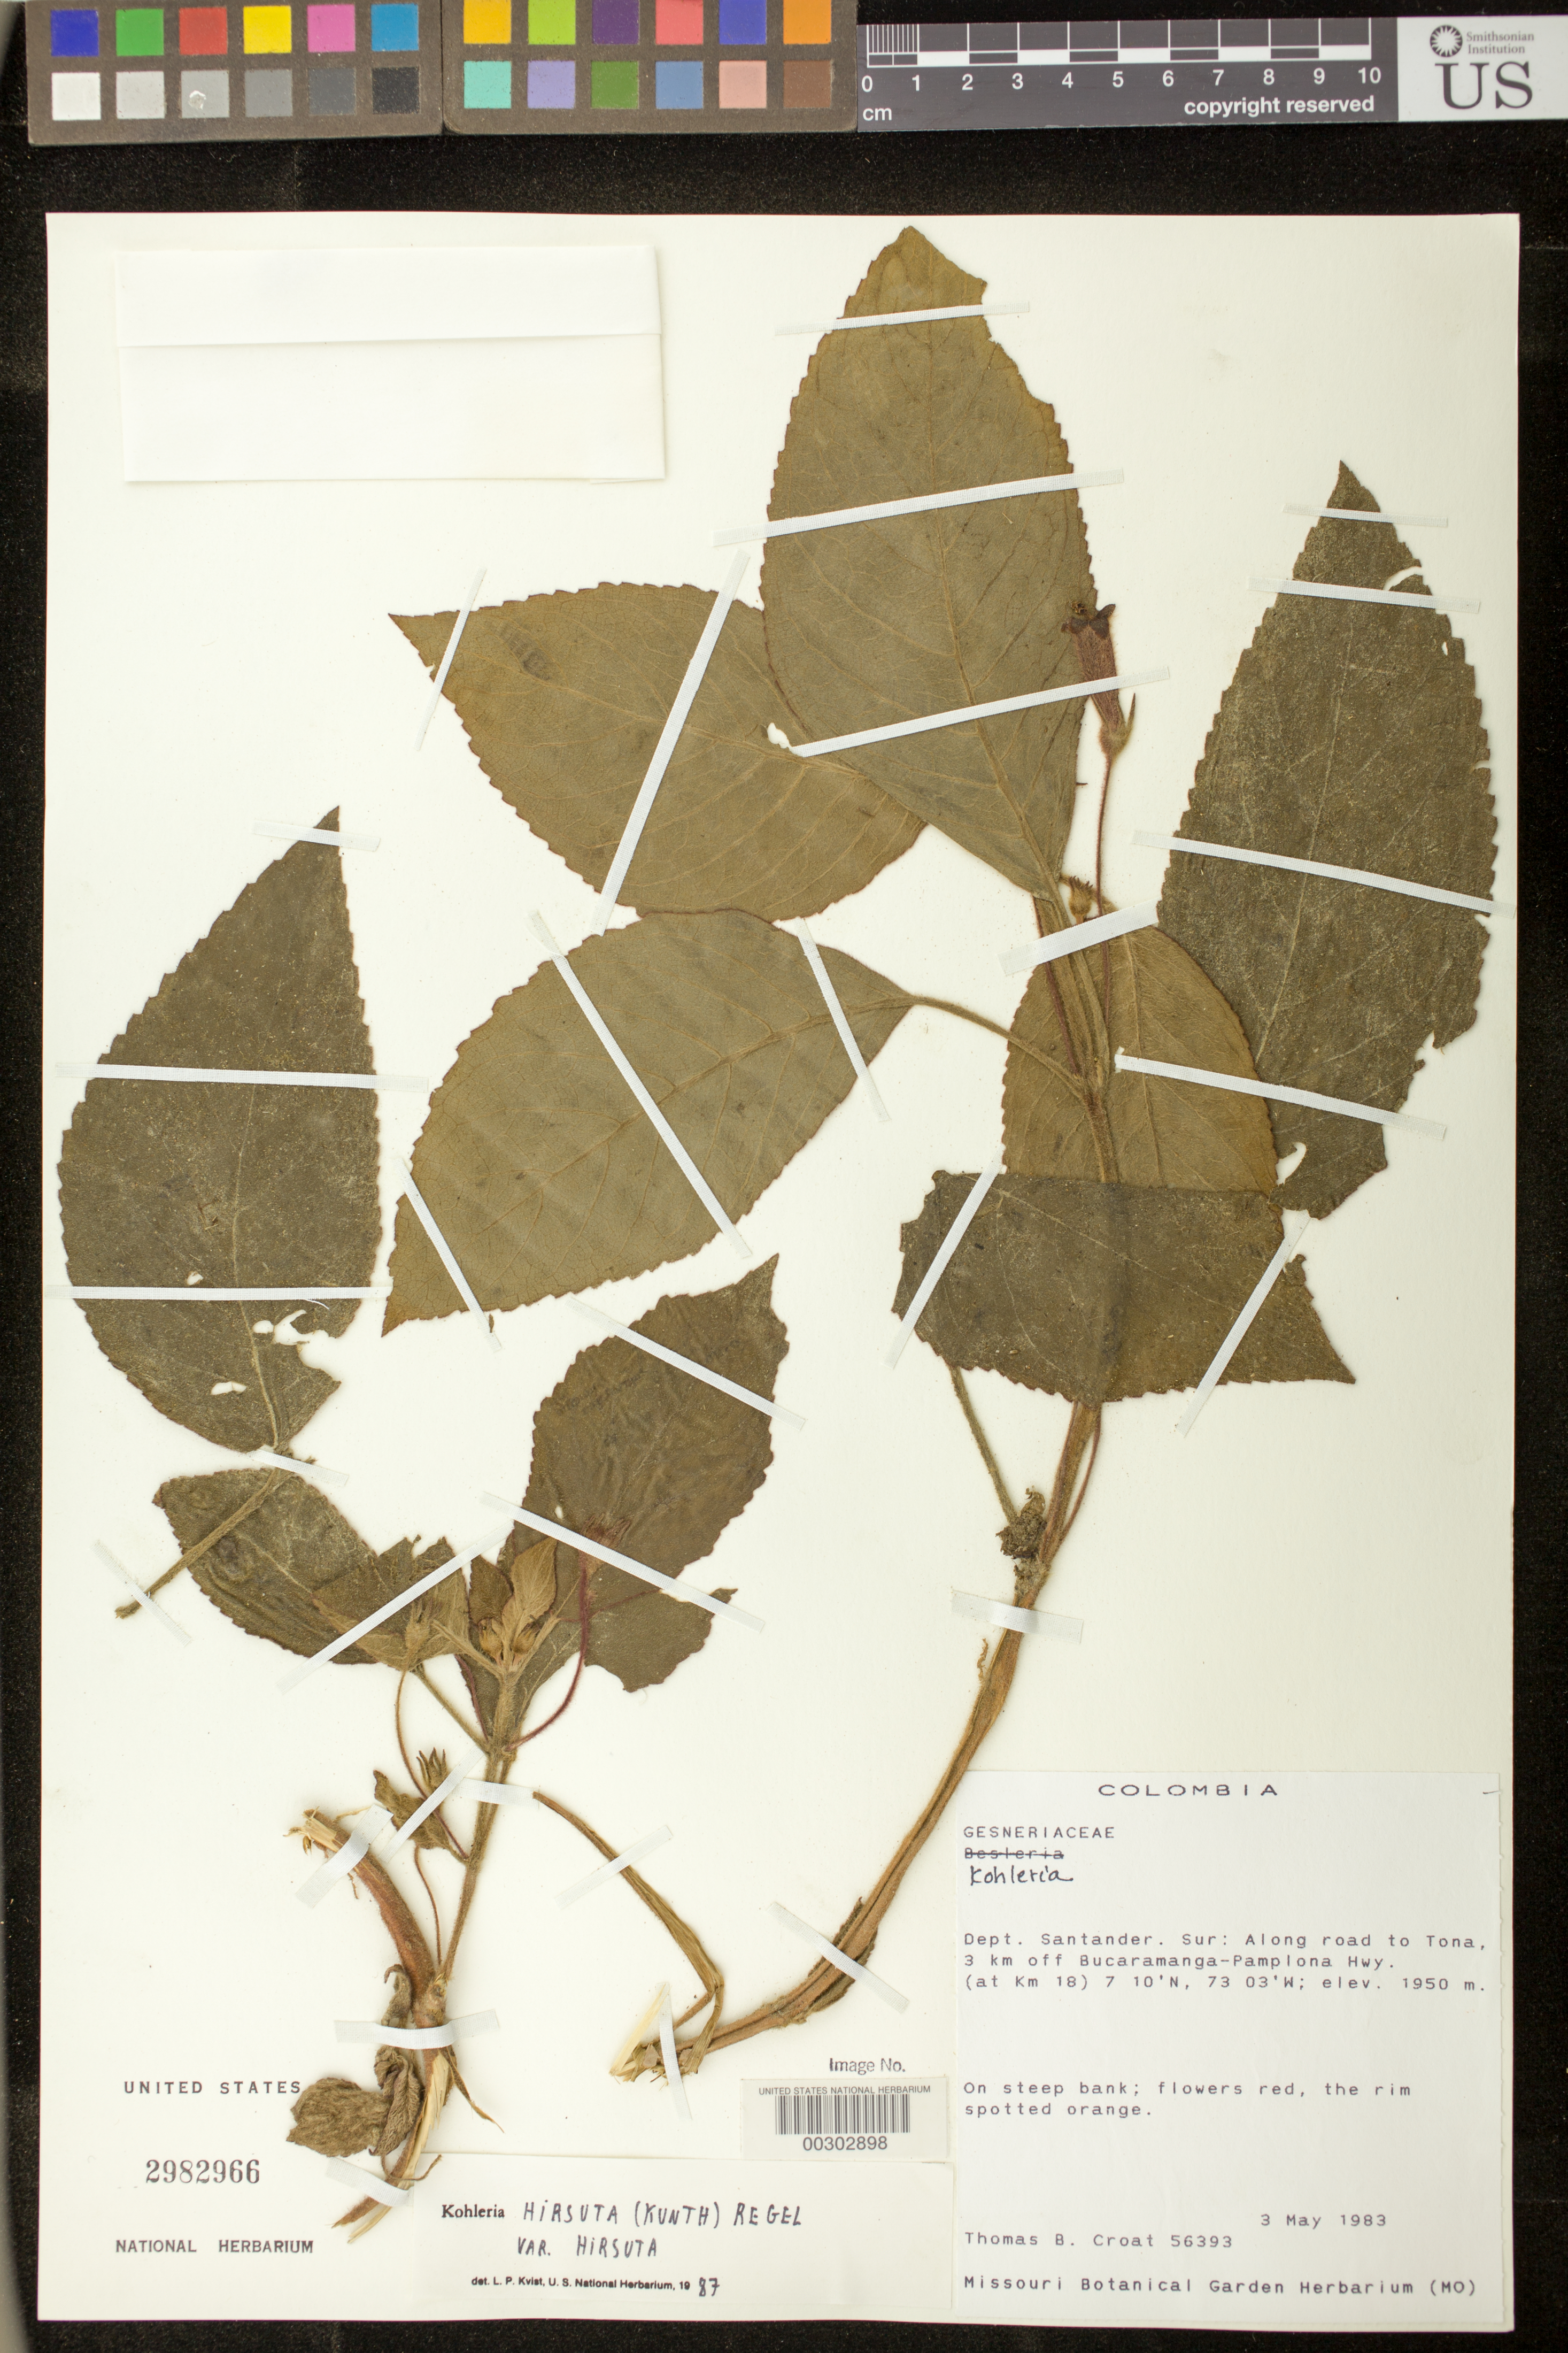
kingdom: Plantae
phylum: Tracheophyta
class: Magnoliopsida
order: Lamiales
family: Gesneriaceae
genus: Kohleria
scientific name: Kohleria hirsuta var. hirsuta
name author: (Kunth) Regel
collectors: T. B. Croat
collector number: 56393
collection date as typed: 03 May 1983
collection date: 1983-05-03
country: Colombia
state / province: Santander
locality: Sur, along road to Tona, 3 km off Bucaramanga-Pamplona hwy (at km 18)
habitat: Steep bank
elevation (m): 1950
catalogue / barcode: US 2982966